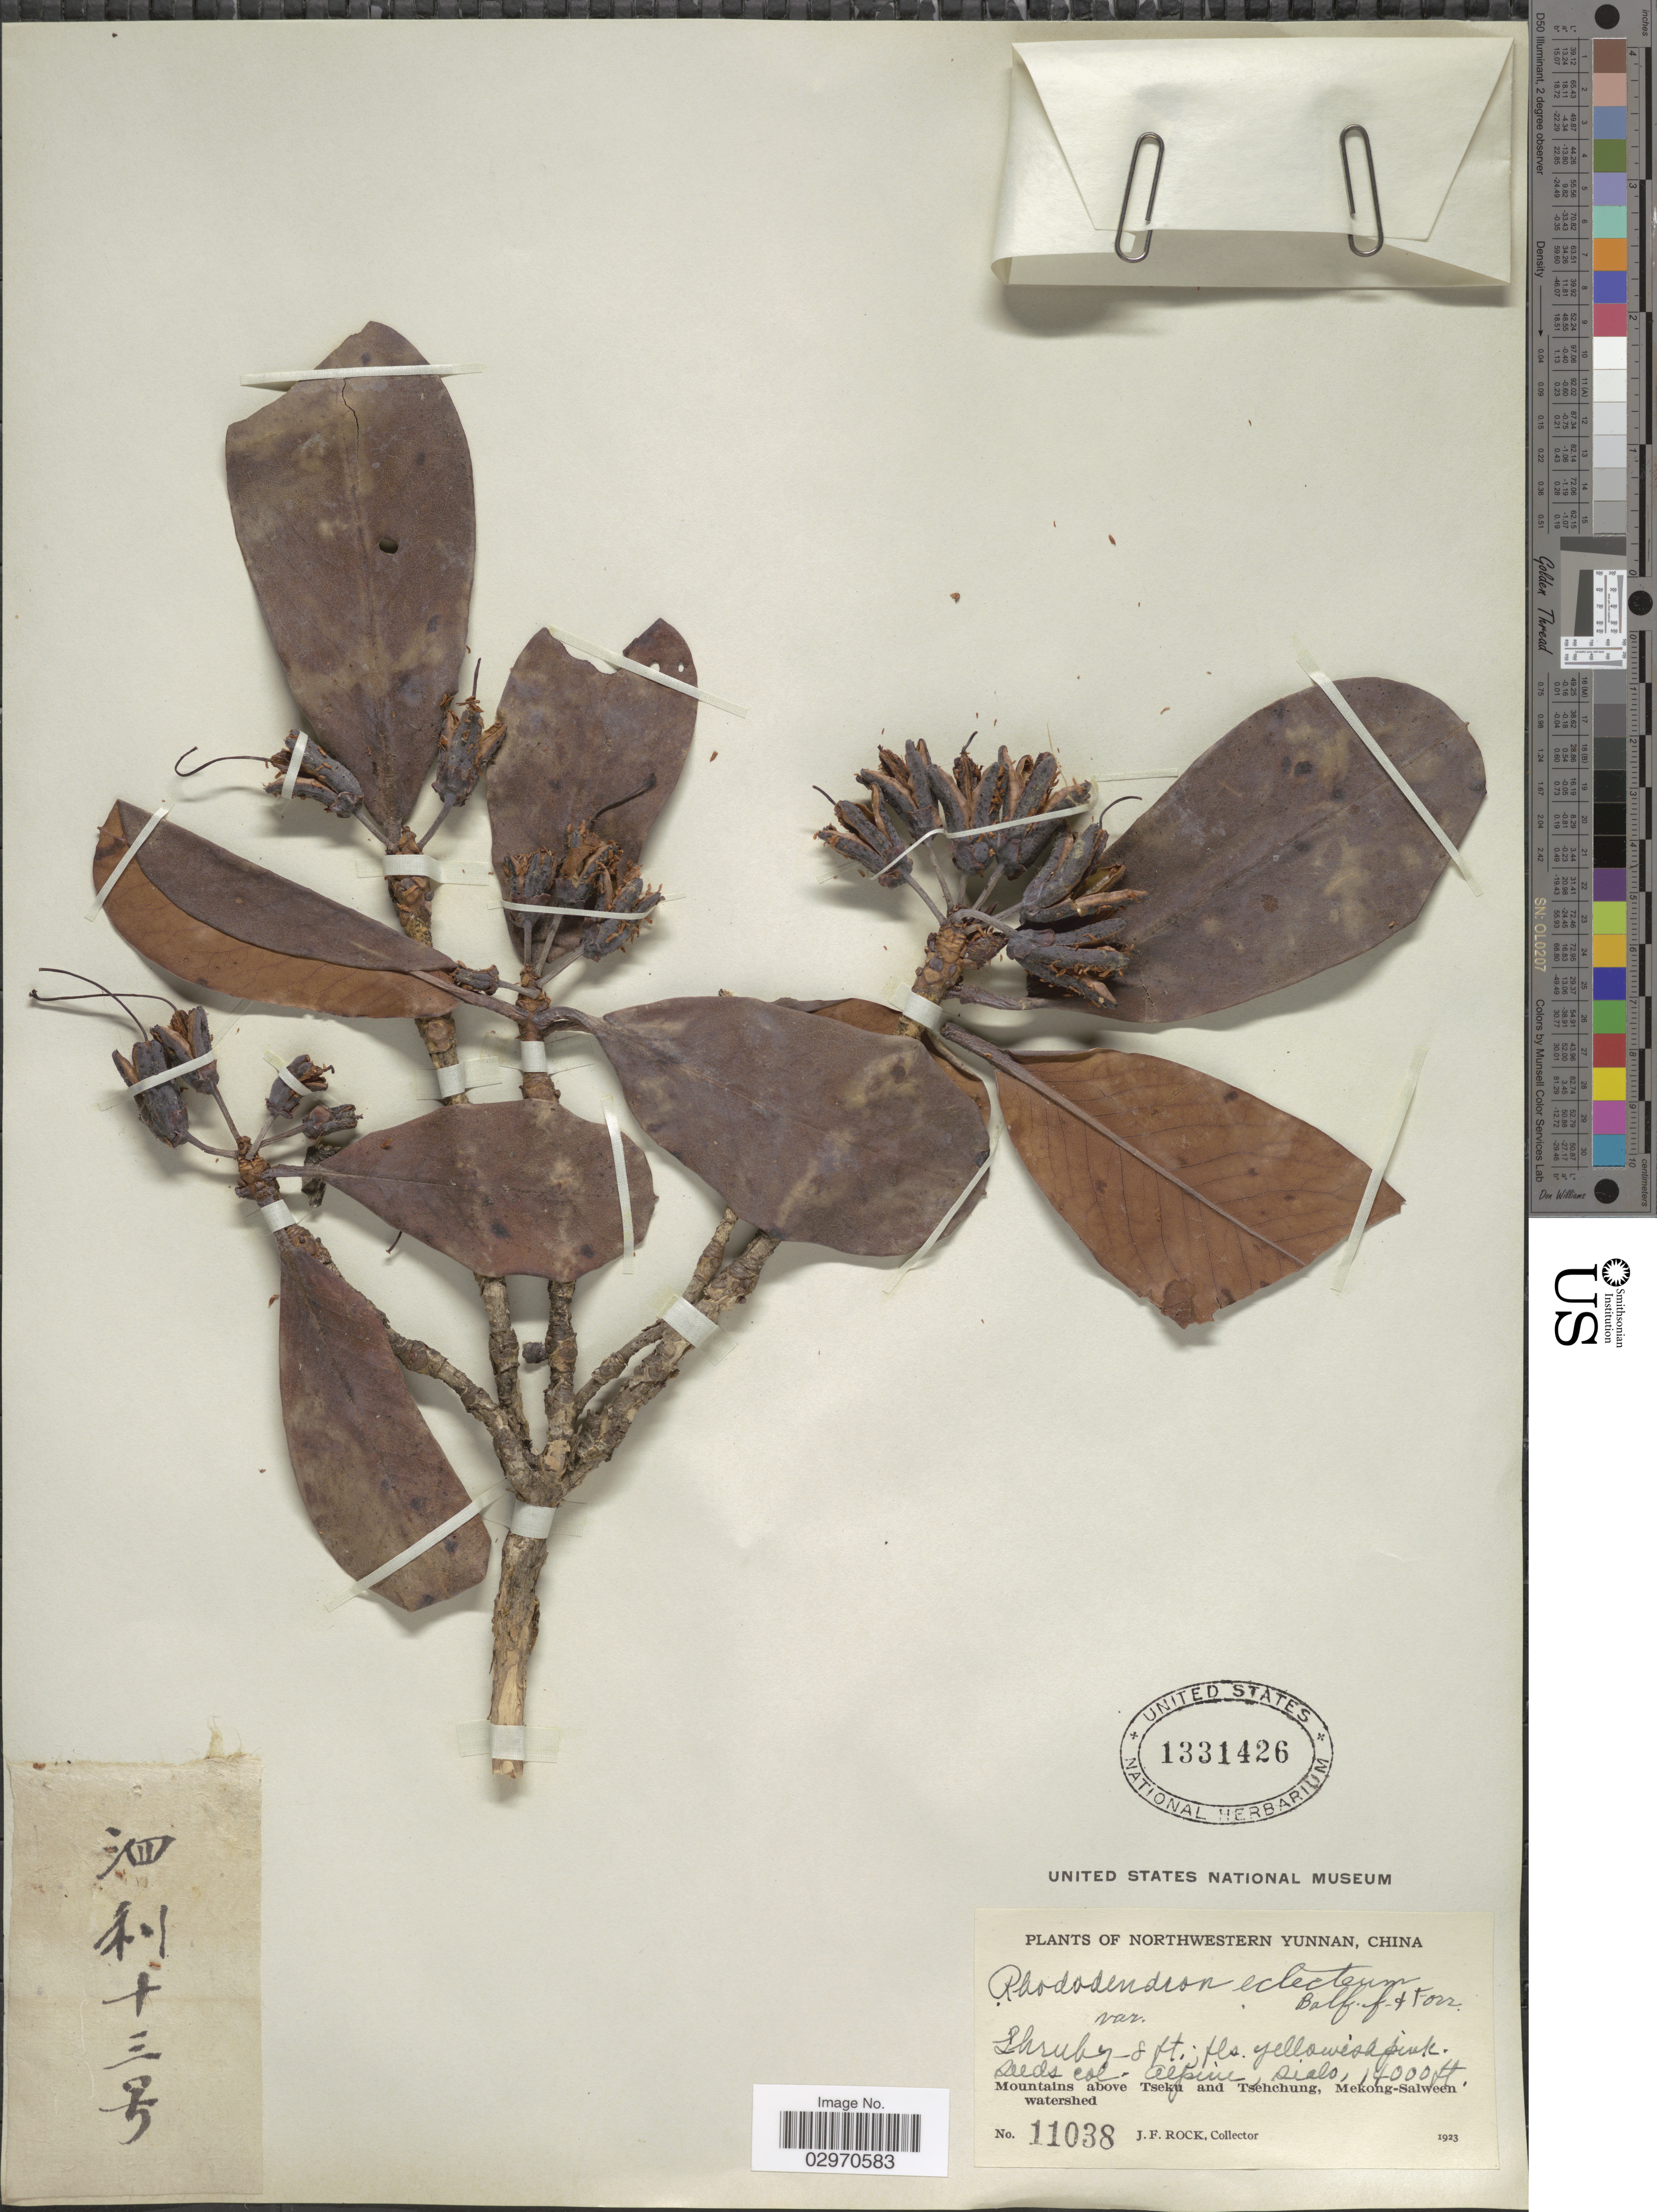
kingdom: Plantae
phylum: Tracheophyta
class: Magnoliopsida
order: Ericales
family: Ericaceae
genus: Rhododendron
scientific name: Rhododendron eclecteum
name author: Balf. f. & Forrest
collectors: J. Rock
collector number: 11038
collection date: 1923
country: China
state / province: Yunnan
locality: Northwestern Yunnan. Mountains above Tseku and Tsehchung, Mekong-Salween watershed.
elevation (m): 4267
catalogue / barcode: US 1331426